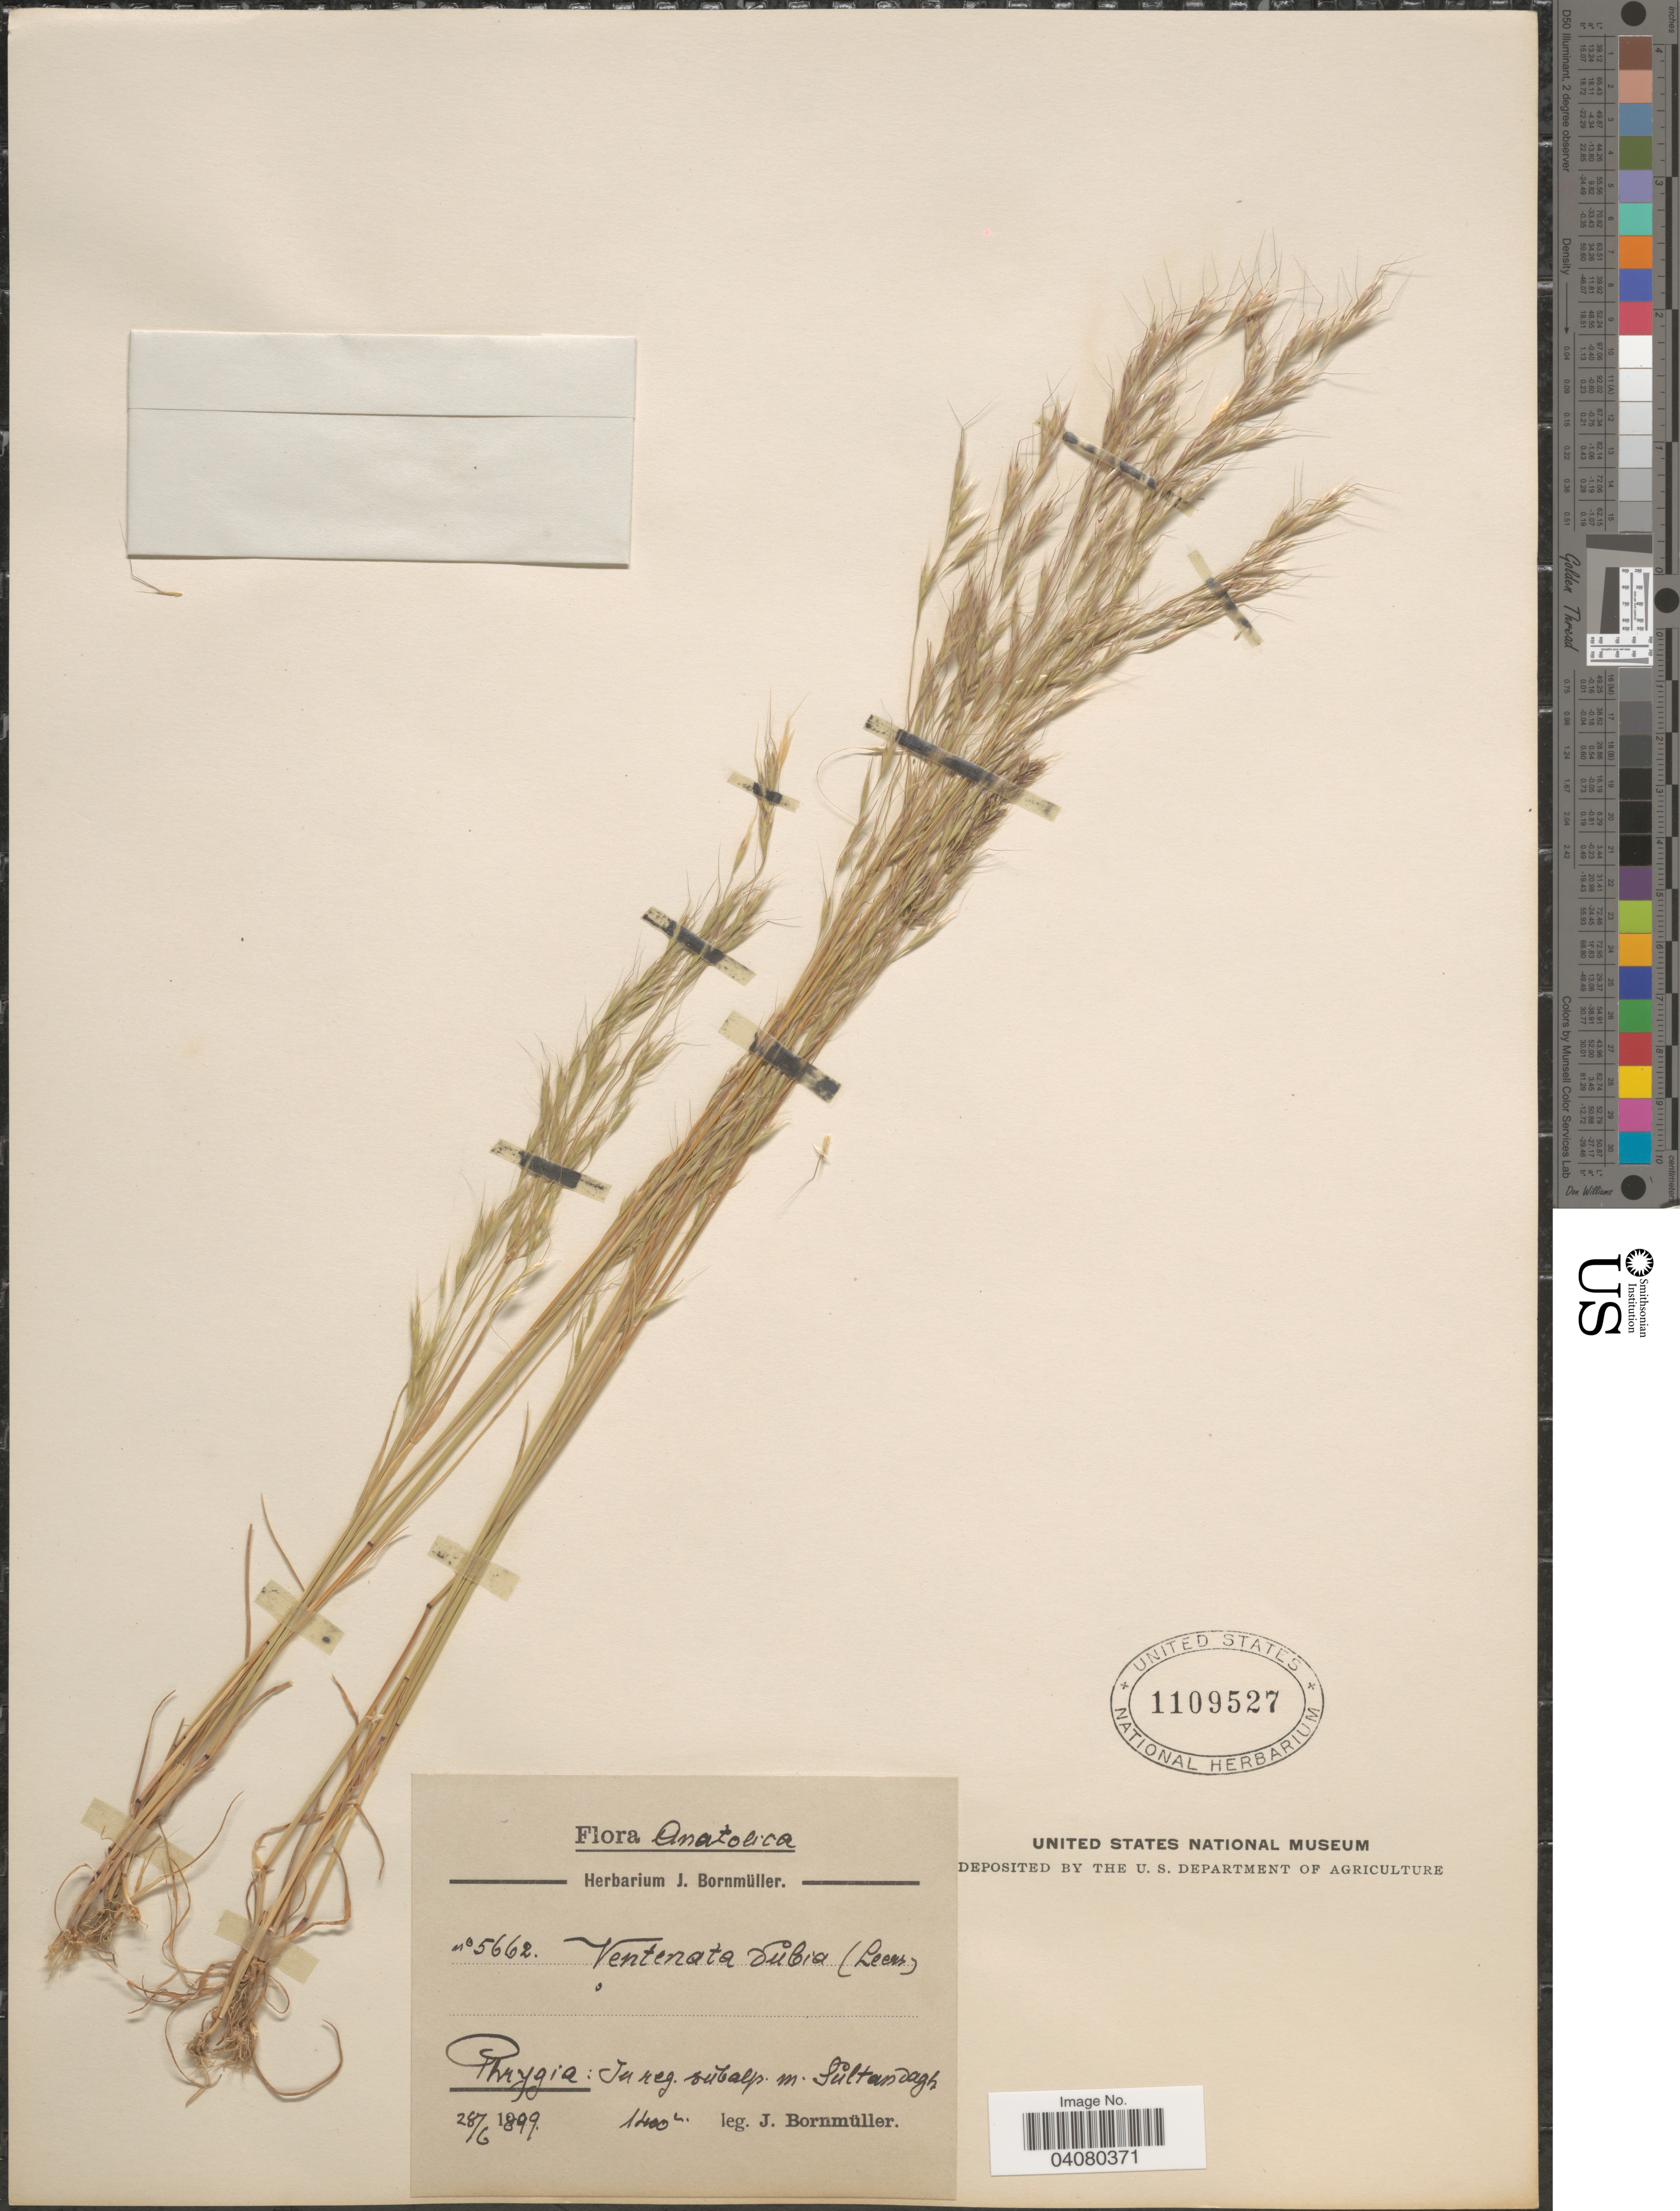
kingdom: Plantae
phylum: Tracheophyta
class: Liliopsida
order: Poales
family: Poaceae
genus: Ventenata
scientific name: Ventenata subenervis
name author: Boiss. & Balansa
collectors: J. Bornmüller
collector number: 5662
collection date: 1899-06-28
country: Turkey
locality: Anatolica. Phrygia: In reg. subalp. m. Sůltandagh.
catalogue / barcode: US 1109527